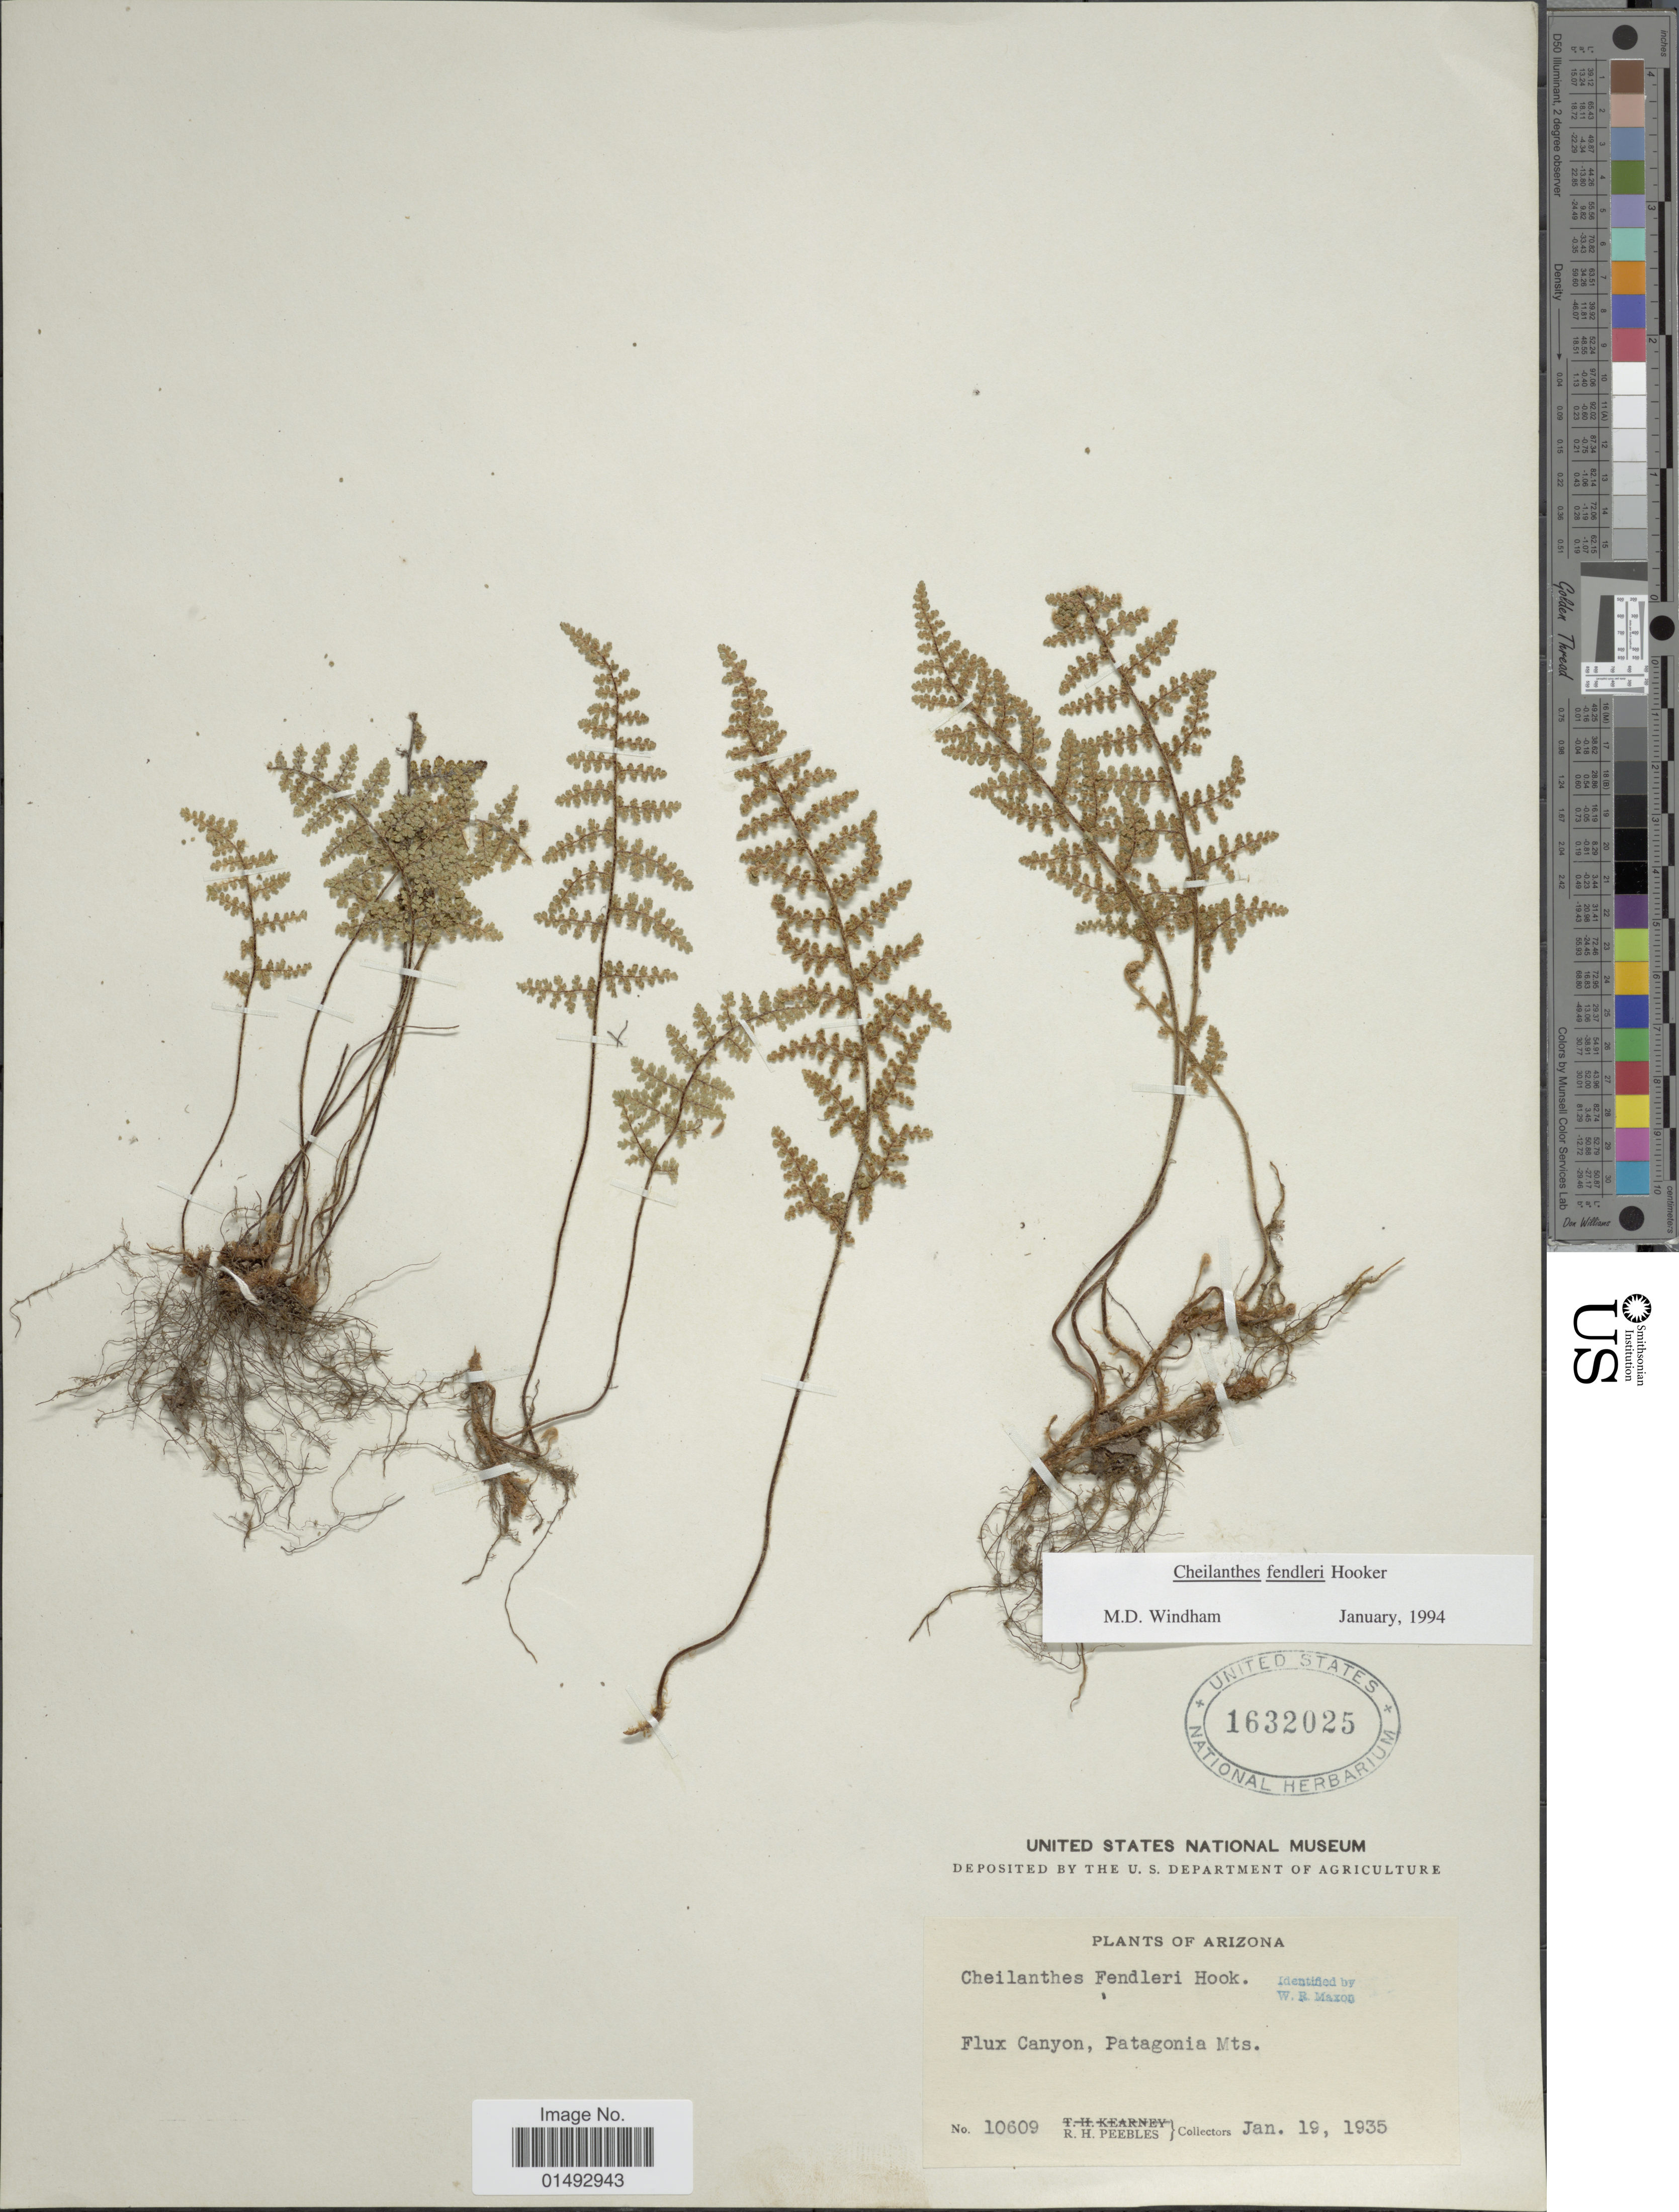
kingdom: Plantae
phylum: Tracheophyta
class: Polypodiopsida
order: Polypodiales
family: Pteridaceae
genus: Myriopteris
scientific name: Myriopteris fendleri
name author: (Hook.) E. Fourn.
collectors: R. H. Peebles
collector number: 10609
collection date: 1935-01-19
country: United States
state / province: Arizona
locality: Flux Canyon, Patagonia Mts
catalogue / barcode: US 1632025